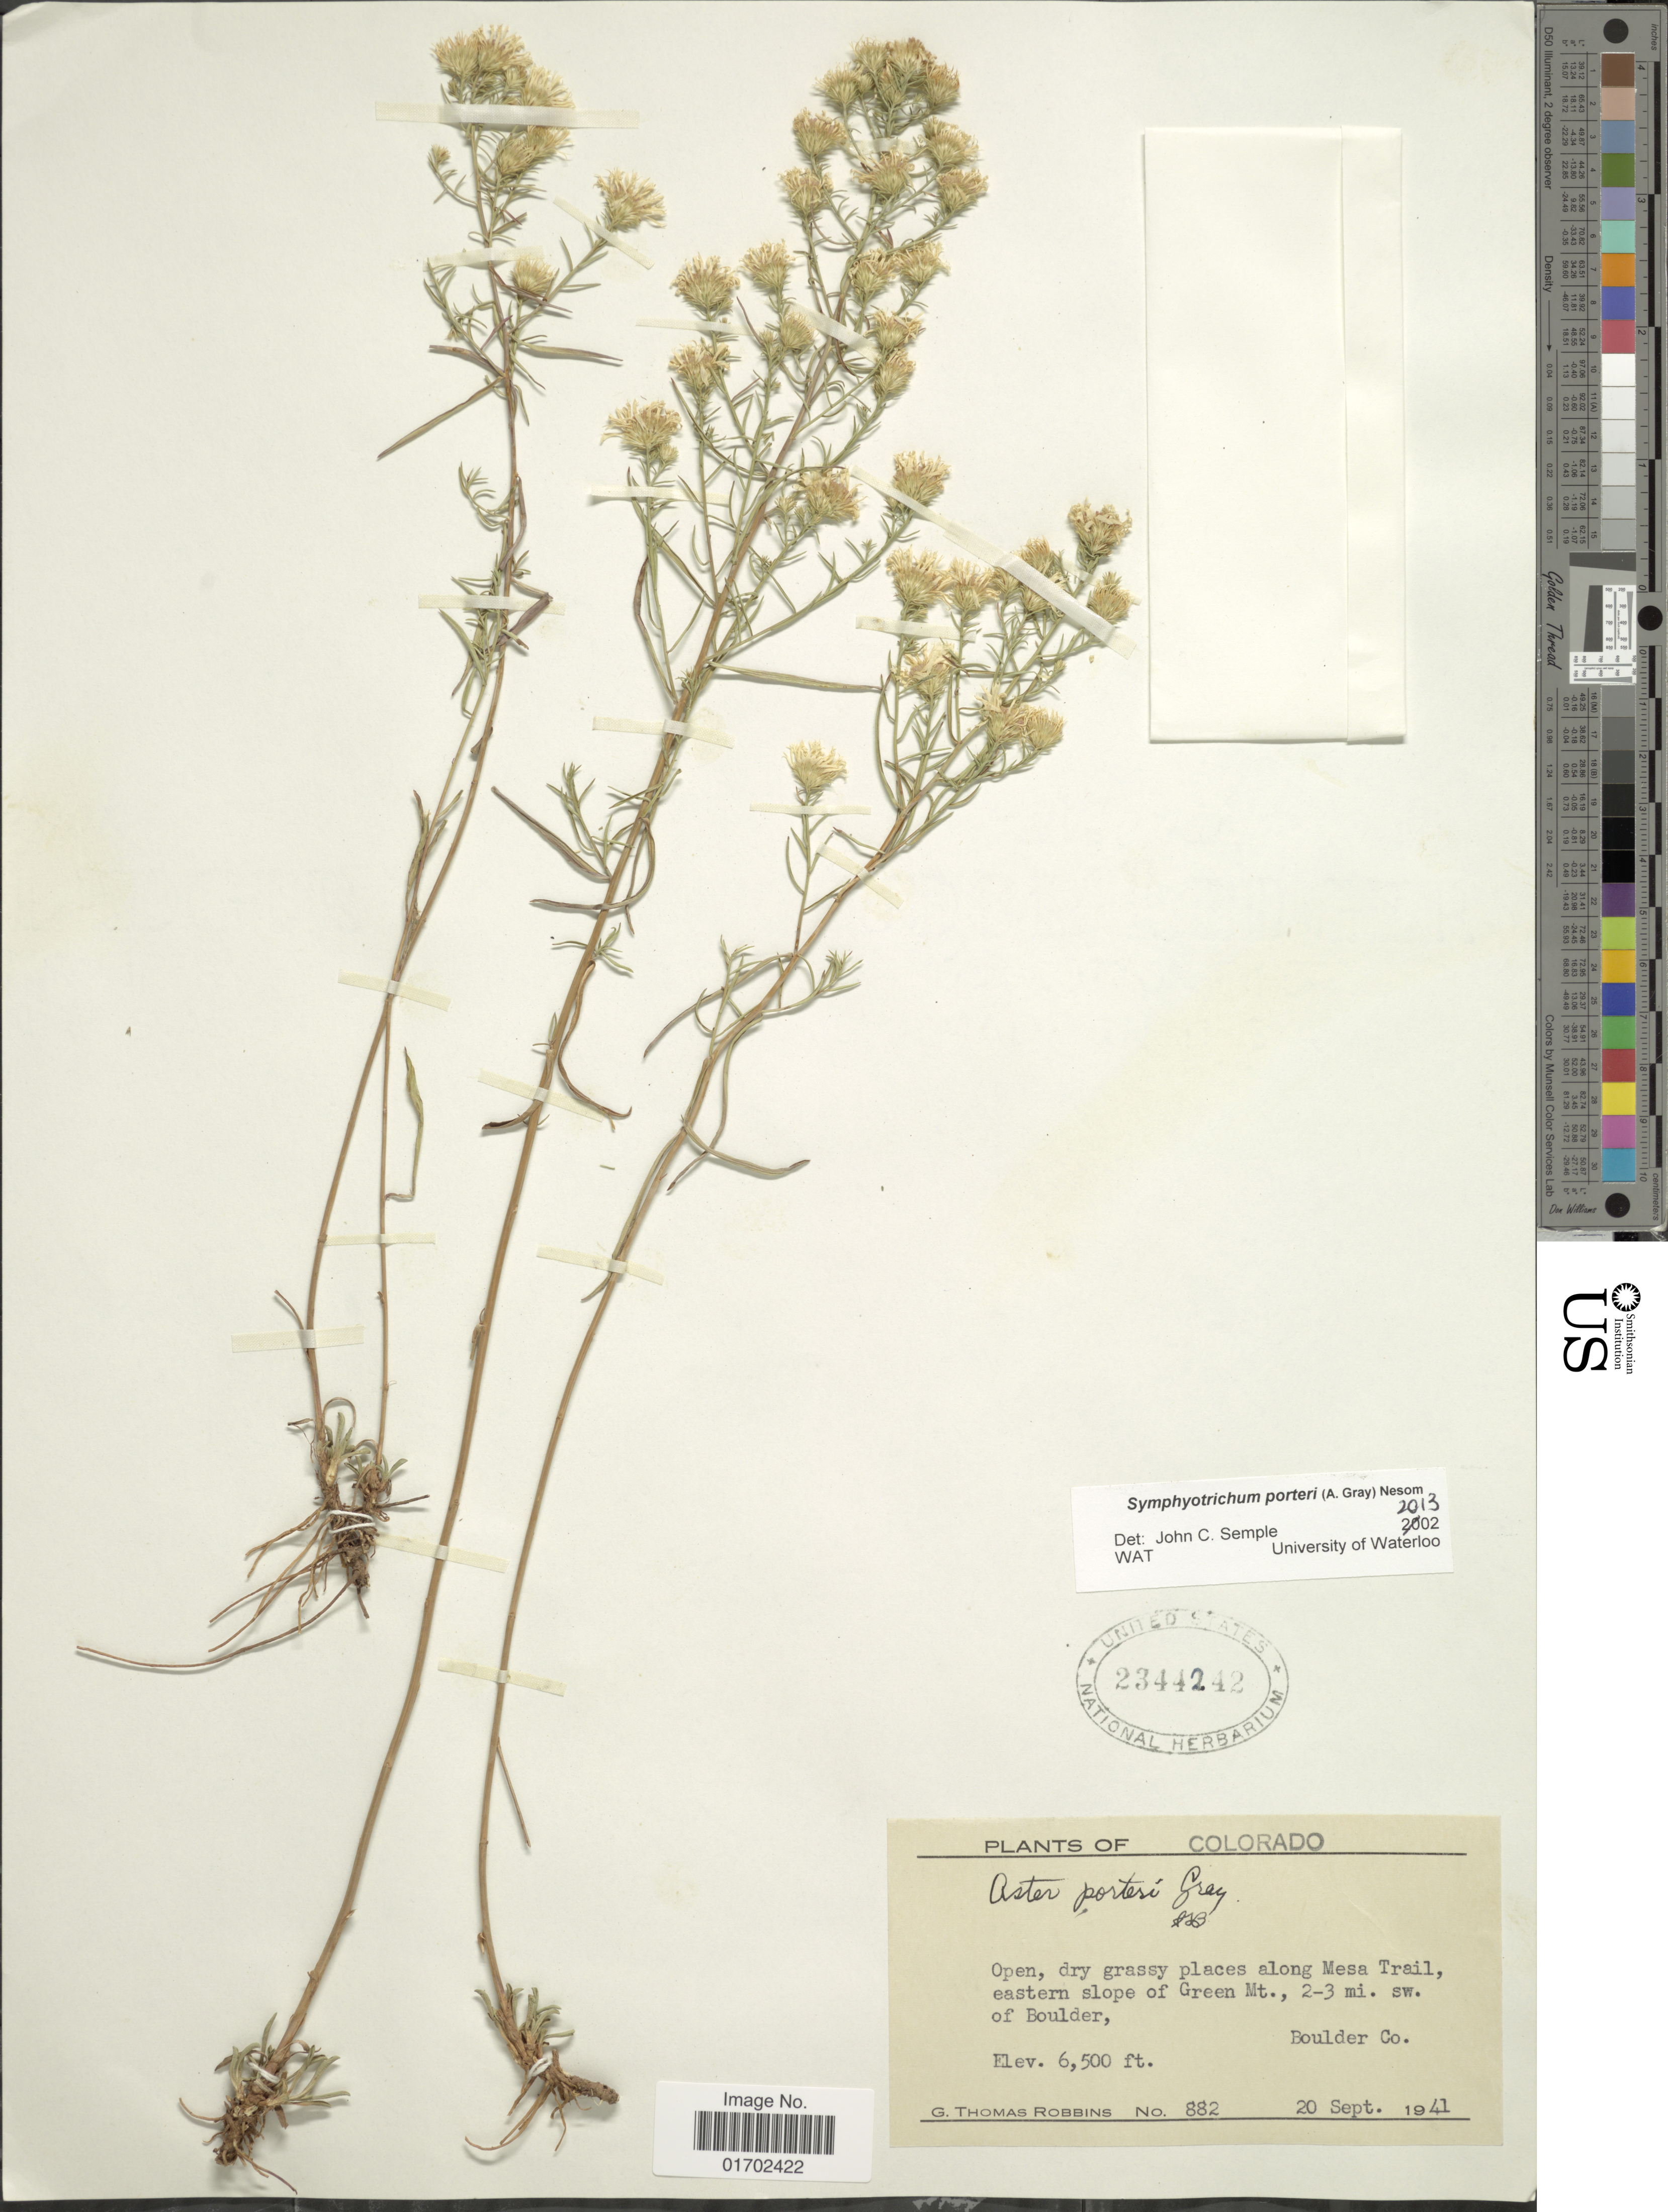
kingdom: Plantae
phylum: Tracheophyta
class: Magnoliopsida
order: Asterales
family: Asteraceae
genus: Symphyotrichum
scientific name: Symphyotrichum porteri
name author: (A. Gray) G.L. Nesom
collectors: G. T. Robbins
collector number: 882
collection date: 1941-09-20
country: United States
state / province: Colorado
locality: Colorado. Open, dry grassy places along Mesa Trail, eastern slope of Green Mt., 2-3 mi. sw. of Boulder, Boulder Co.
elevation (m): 1981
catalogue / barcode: US 2344242